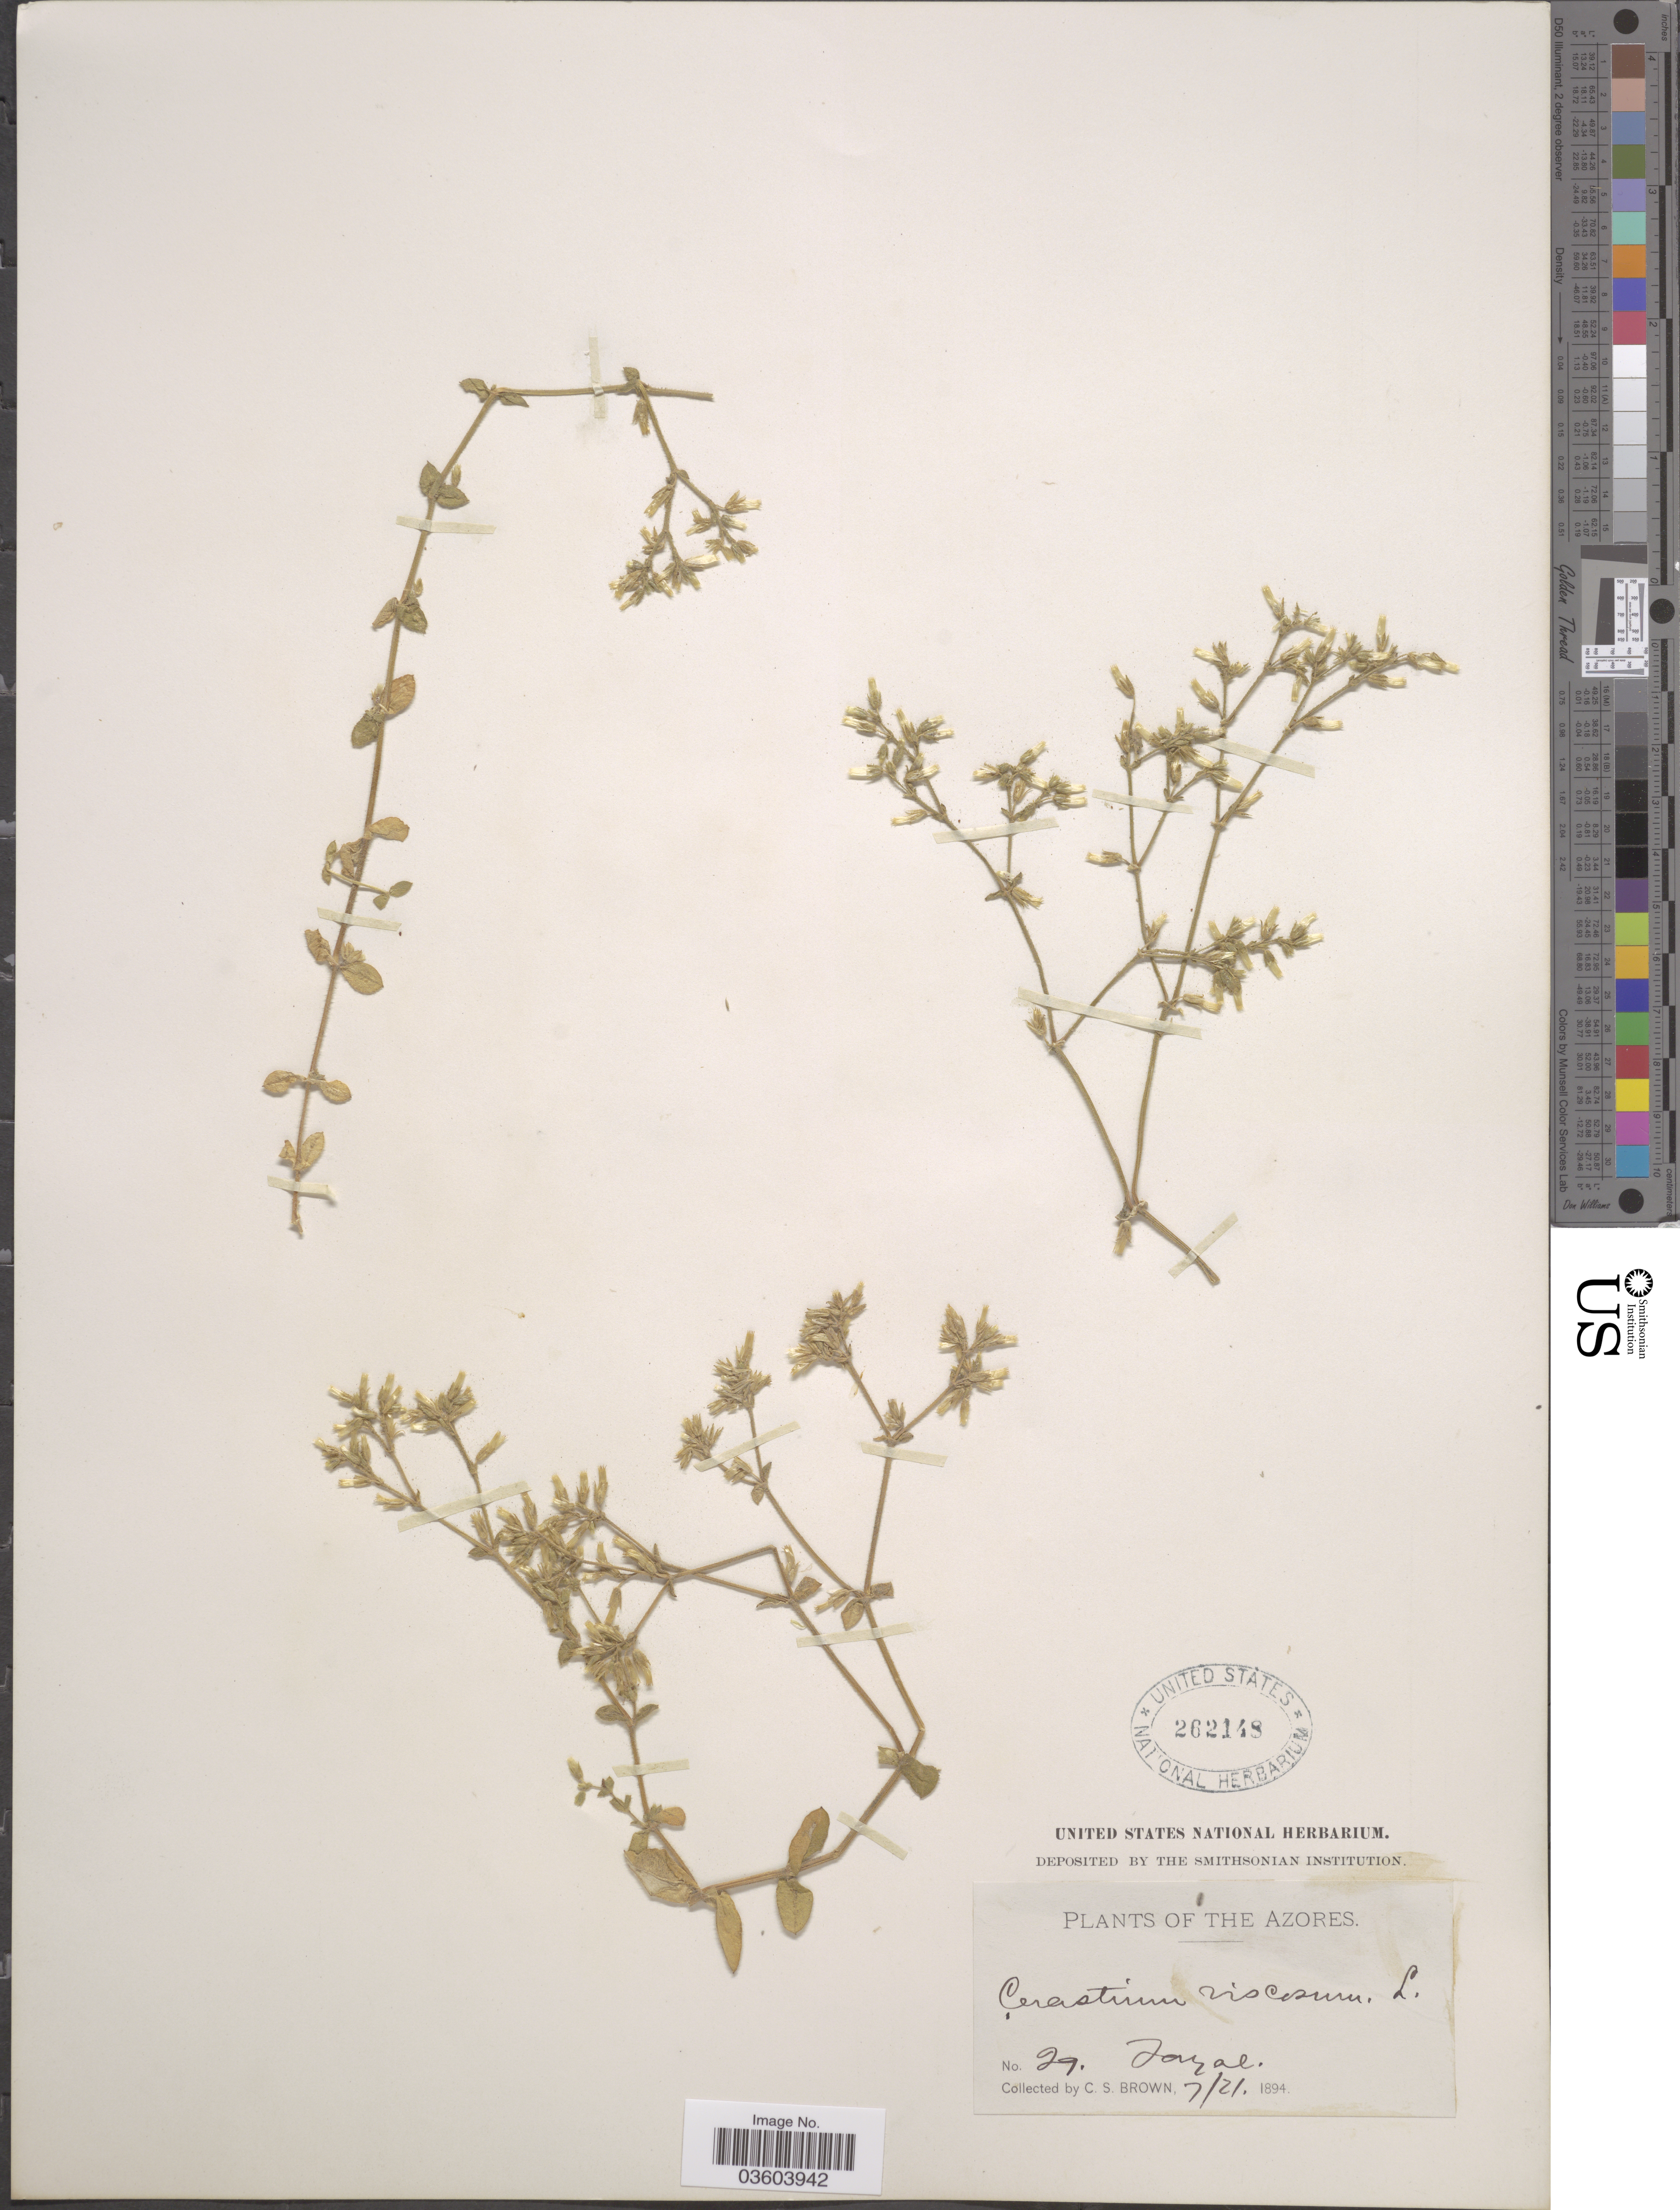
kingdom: Plantae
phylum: Tracheophyta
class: Magnoliopsida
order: Caryophyllales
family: Caryophyllaceae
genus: Cerastium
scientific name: Cerastium viscosum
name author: L.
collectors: C. S. Brown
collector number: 29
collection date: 1894-07-21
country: Portugal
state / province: Azores (Aut. Reg.)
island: Faial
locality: Fayal.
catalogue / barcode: US 262148